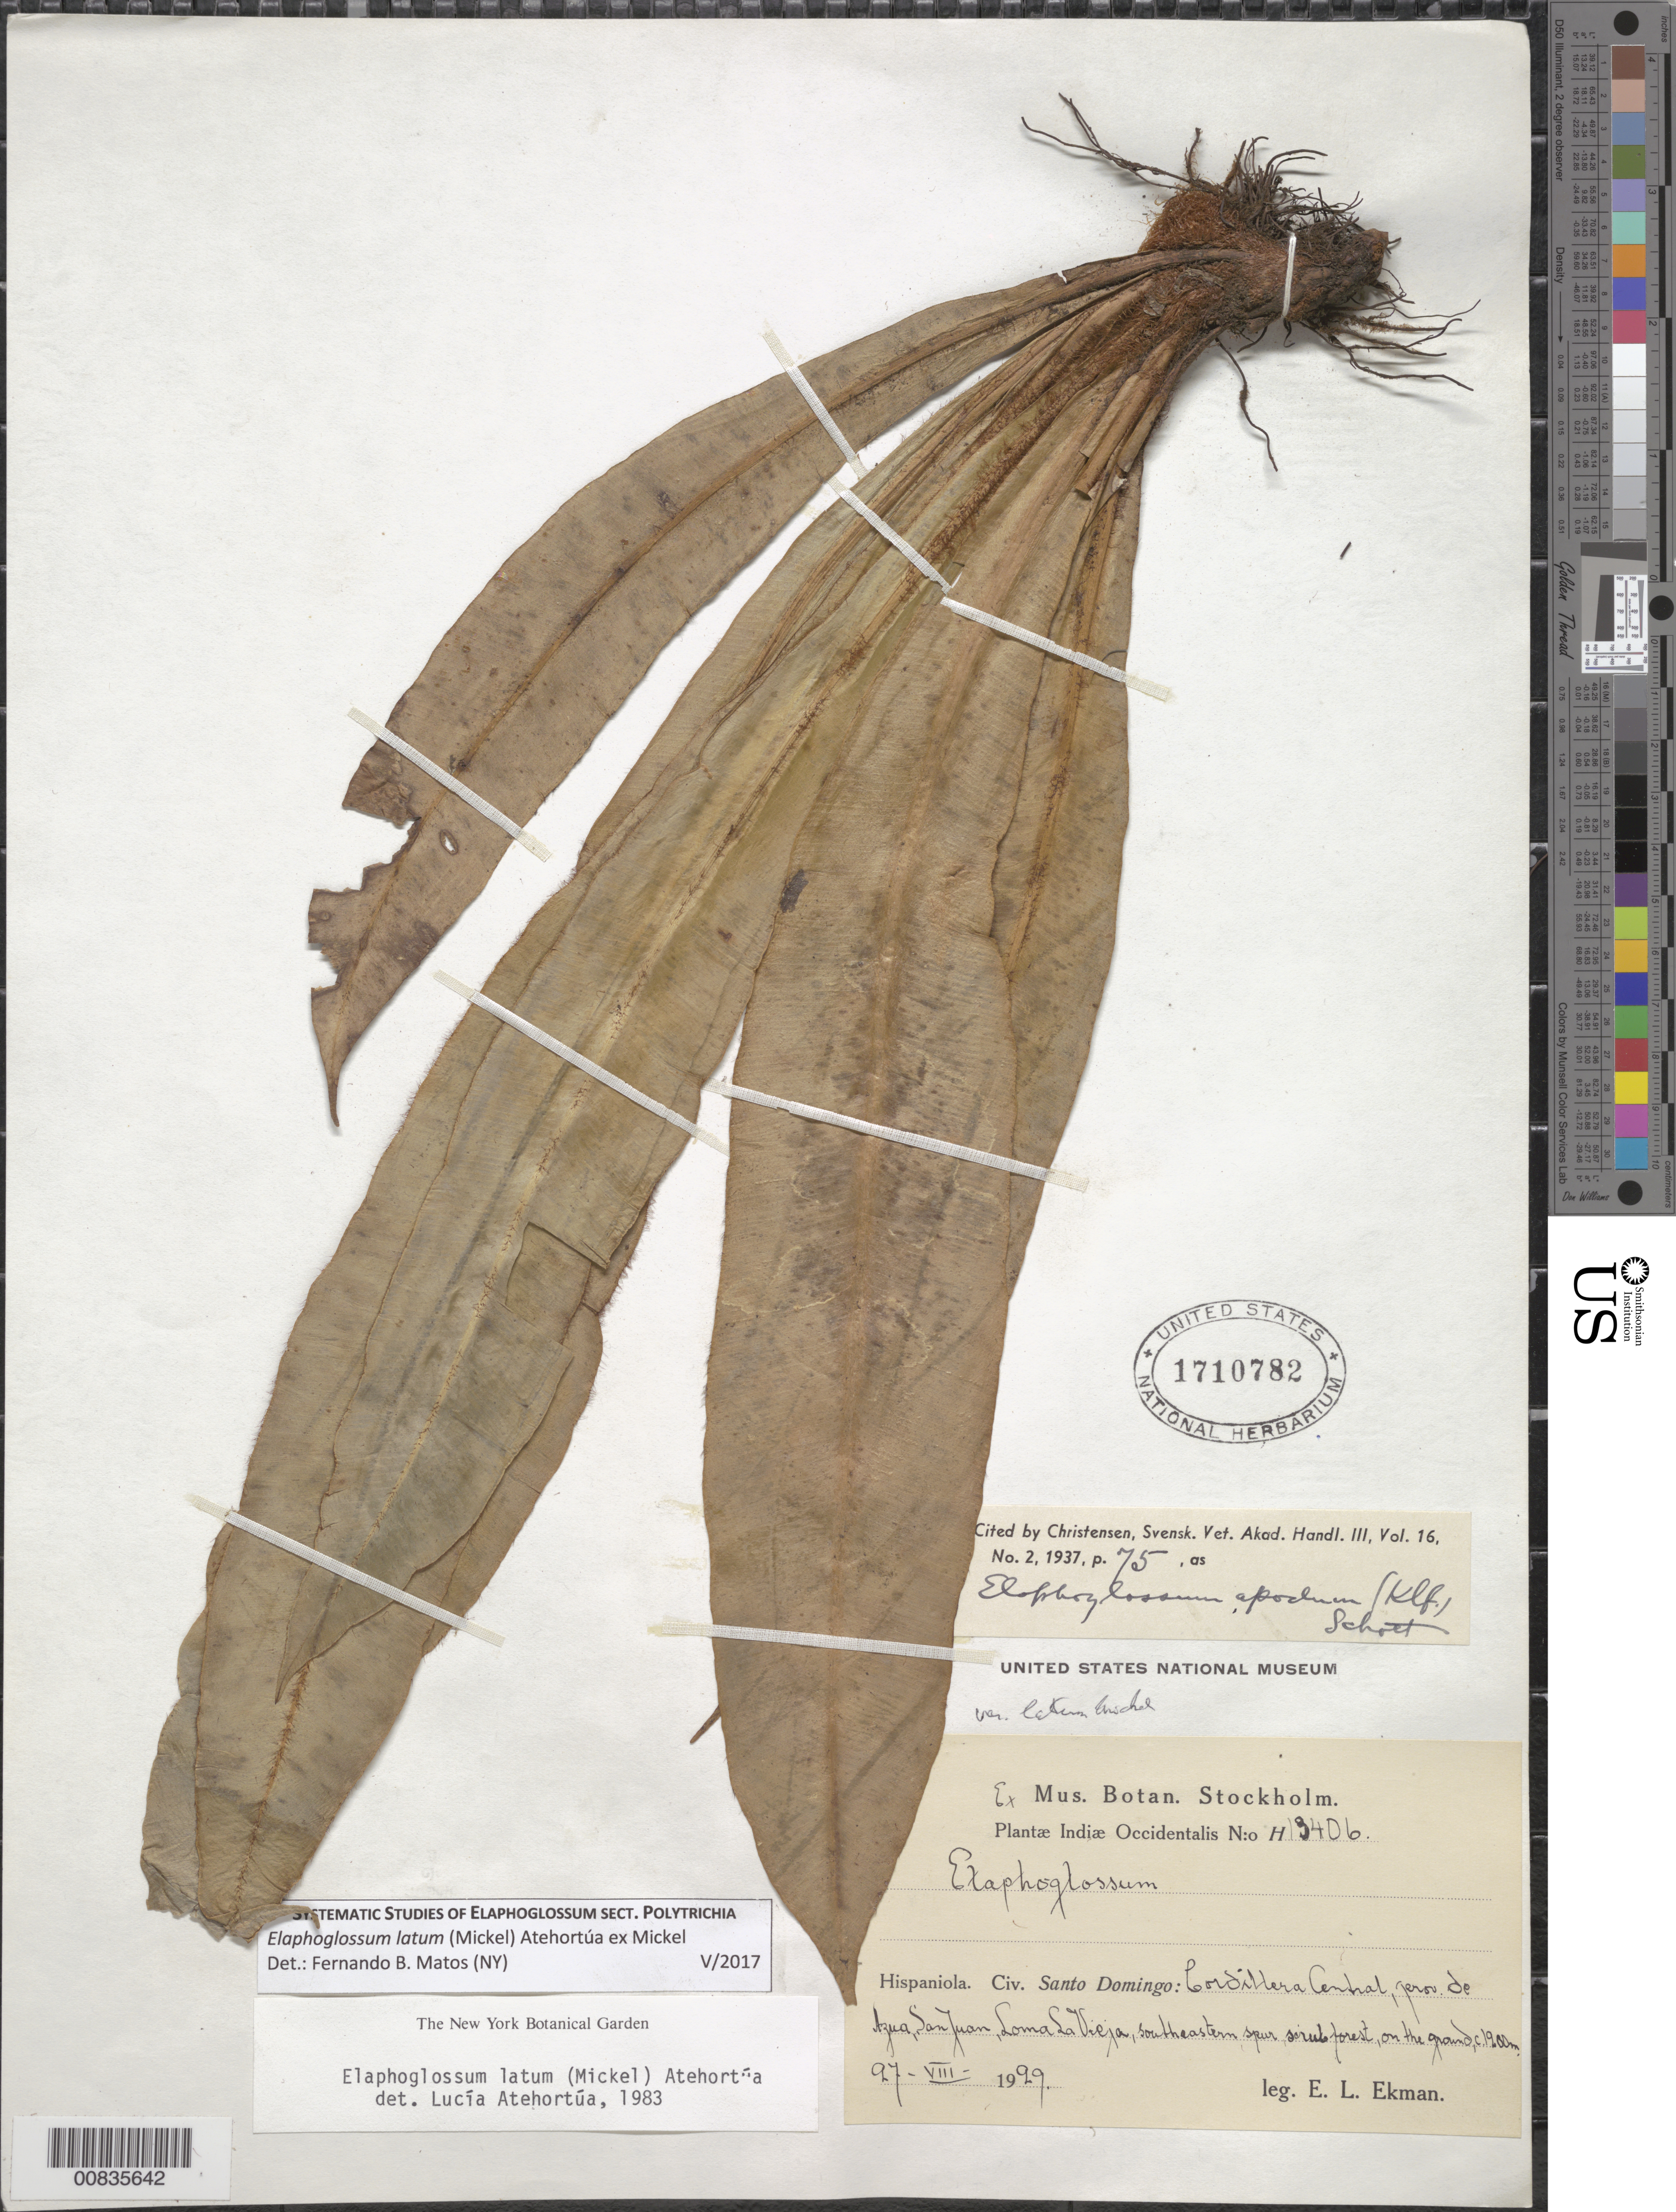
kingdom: Plantae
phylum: Tracheophyta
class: Polypodiopsida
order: Polypodiales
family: Dryopteridaceae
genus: Elaphoglossum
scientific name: Elaphoglossum latum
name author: (Mickel) Atehortúa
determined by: Atehortúa, L. G.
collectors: E. L. Ekman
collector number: H 13406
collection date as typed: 27 Jul 1929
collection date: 1929-07-27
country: Dominican Republic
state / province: Azua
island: Hispaniola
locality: cordillera Central, San Juan, Loma La Vieja, SE spur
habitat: Scrub forest, on the ground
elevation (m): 1200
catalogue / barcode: US 1710782